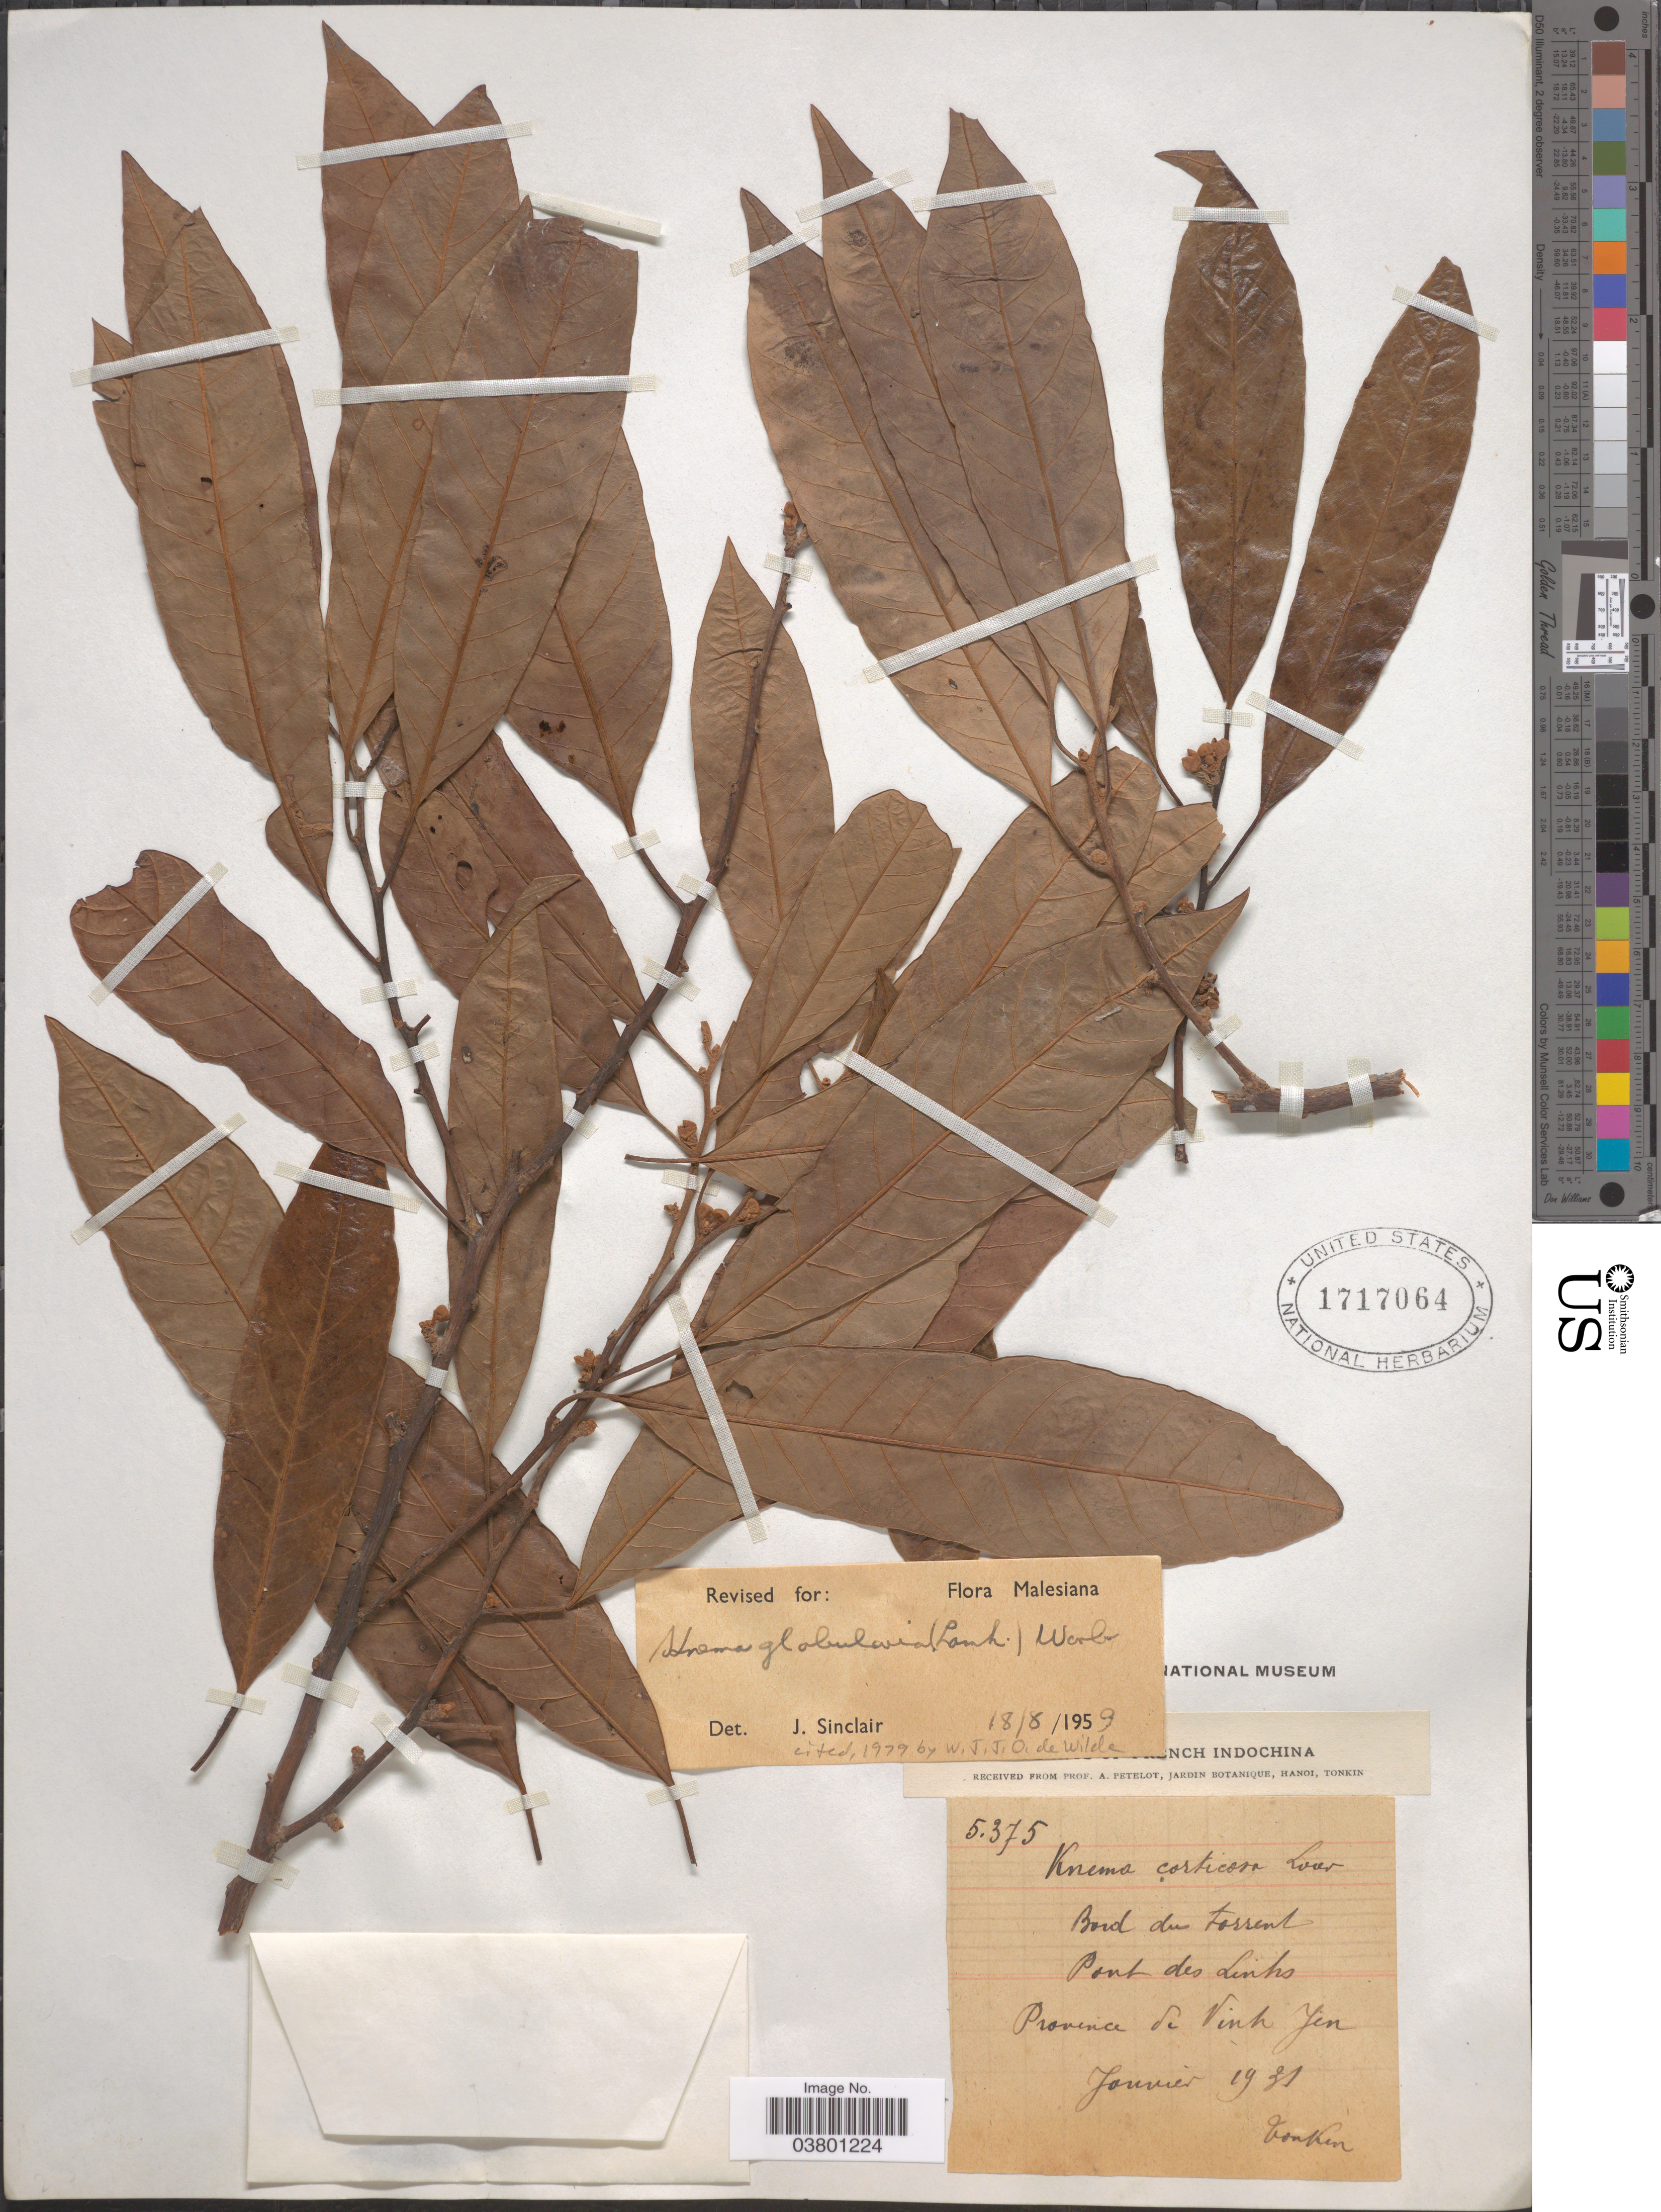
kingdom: Plantae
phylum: Tracheophyta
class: Magnoliopsida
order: Magnoliales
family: Myristicaceae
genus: Knema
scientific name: Knema globularia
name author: (Lam.) Warb.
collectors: P. A. Pételot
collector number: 5375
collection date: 1931-01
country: Vietnam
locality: [illegible text]nch Indochina. Bord du torrent. Pont des Linhs. Province de Vinh Yen.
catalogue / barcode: US 1717064